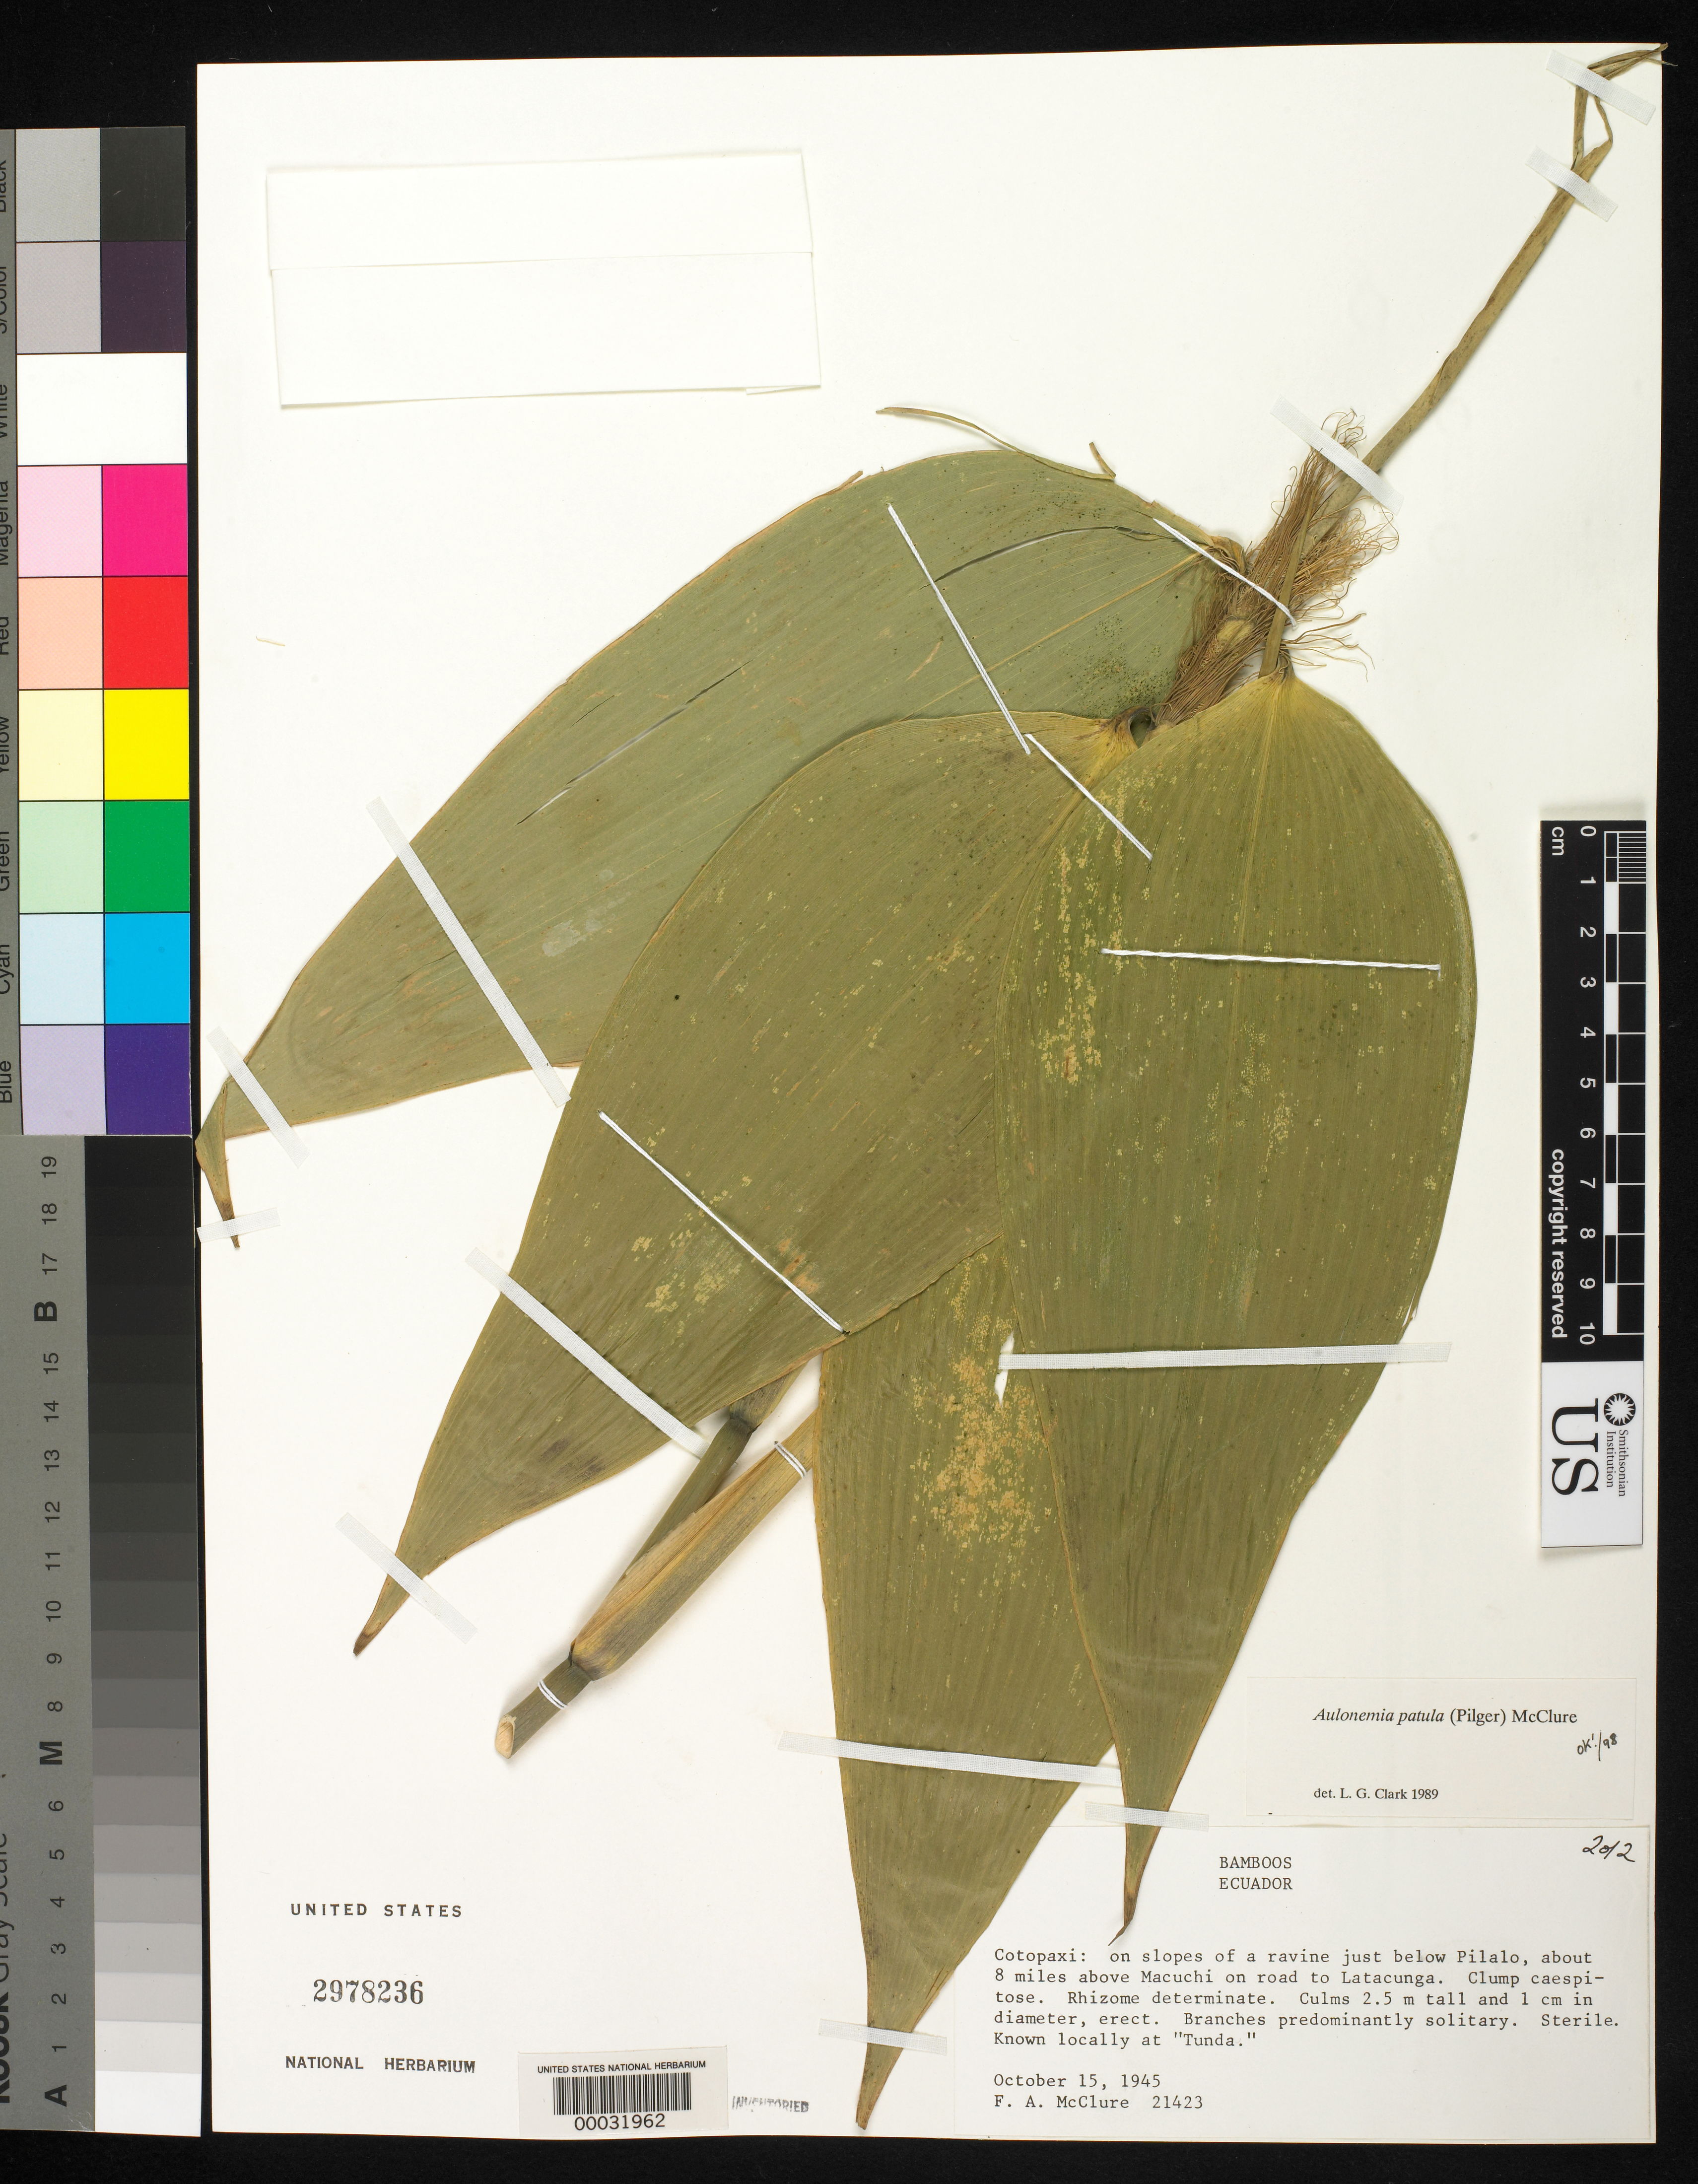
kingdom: Plantae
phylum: Tracheophyta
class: Liliopsida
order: Poales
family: Poaceae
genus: Aulonemia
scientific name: Aulonemia patula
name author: (Pilg.) McClure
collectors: F. A. McClure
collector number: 21423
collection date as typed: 15 Oct 1945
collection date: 1945-10-15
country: Ecuador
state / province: Cotopaxi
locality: Below Pilalo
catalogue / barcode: US 2978236